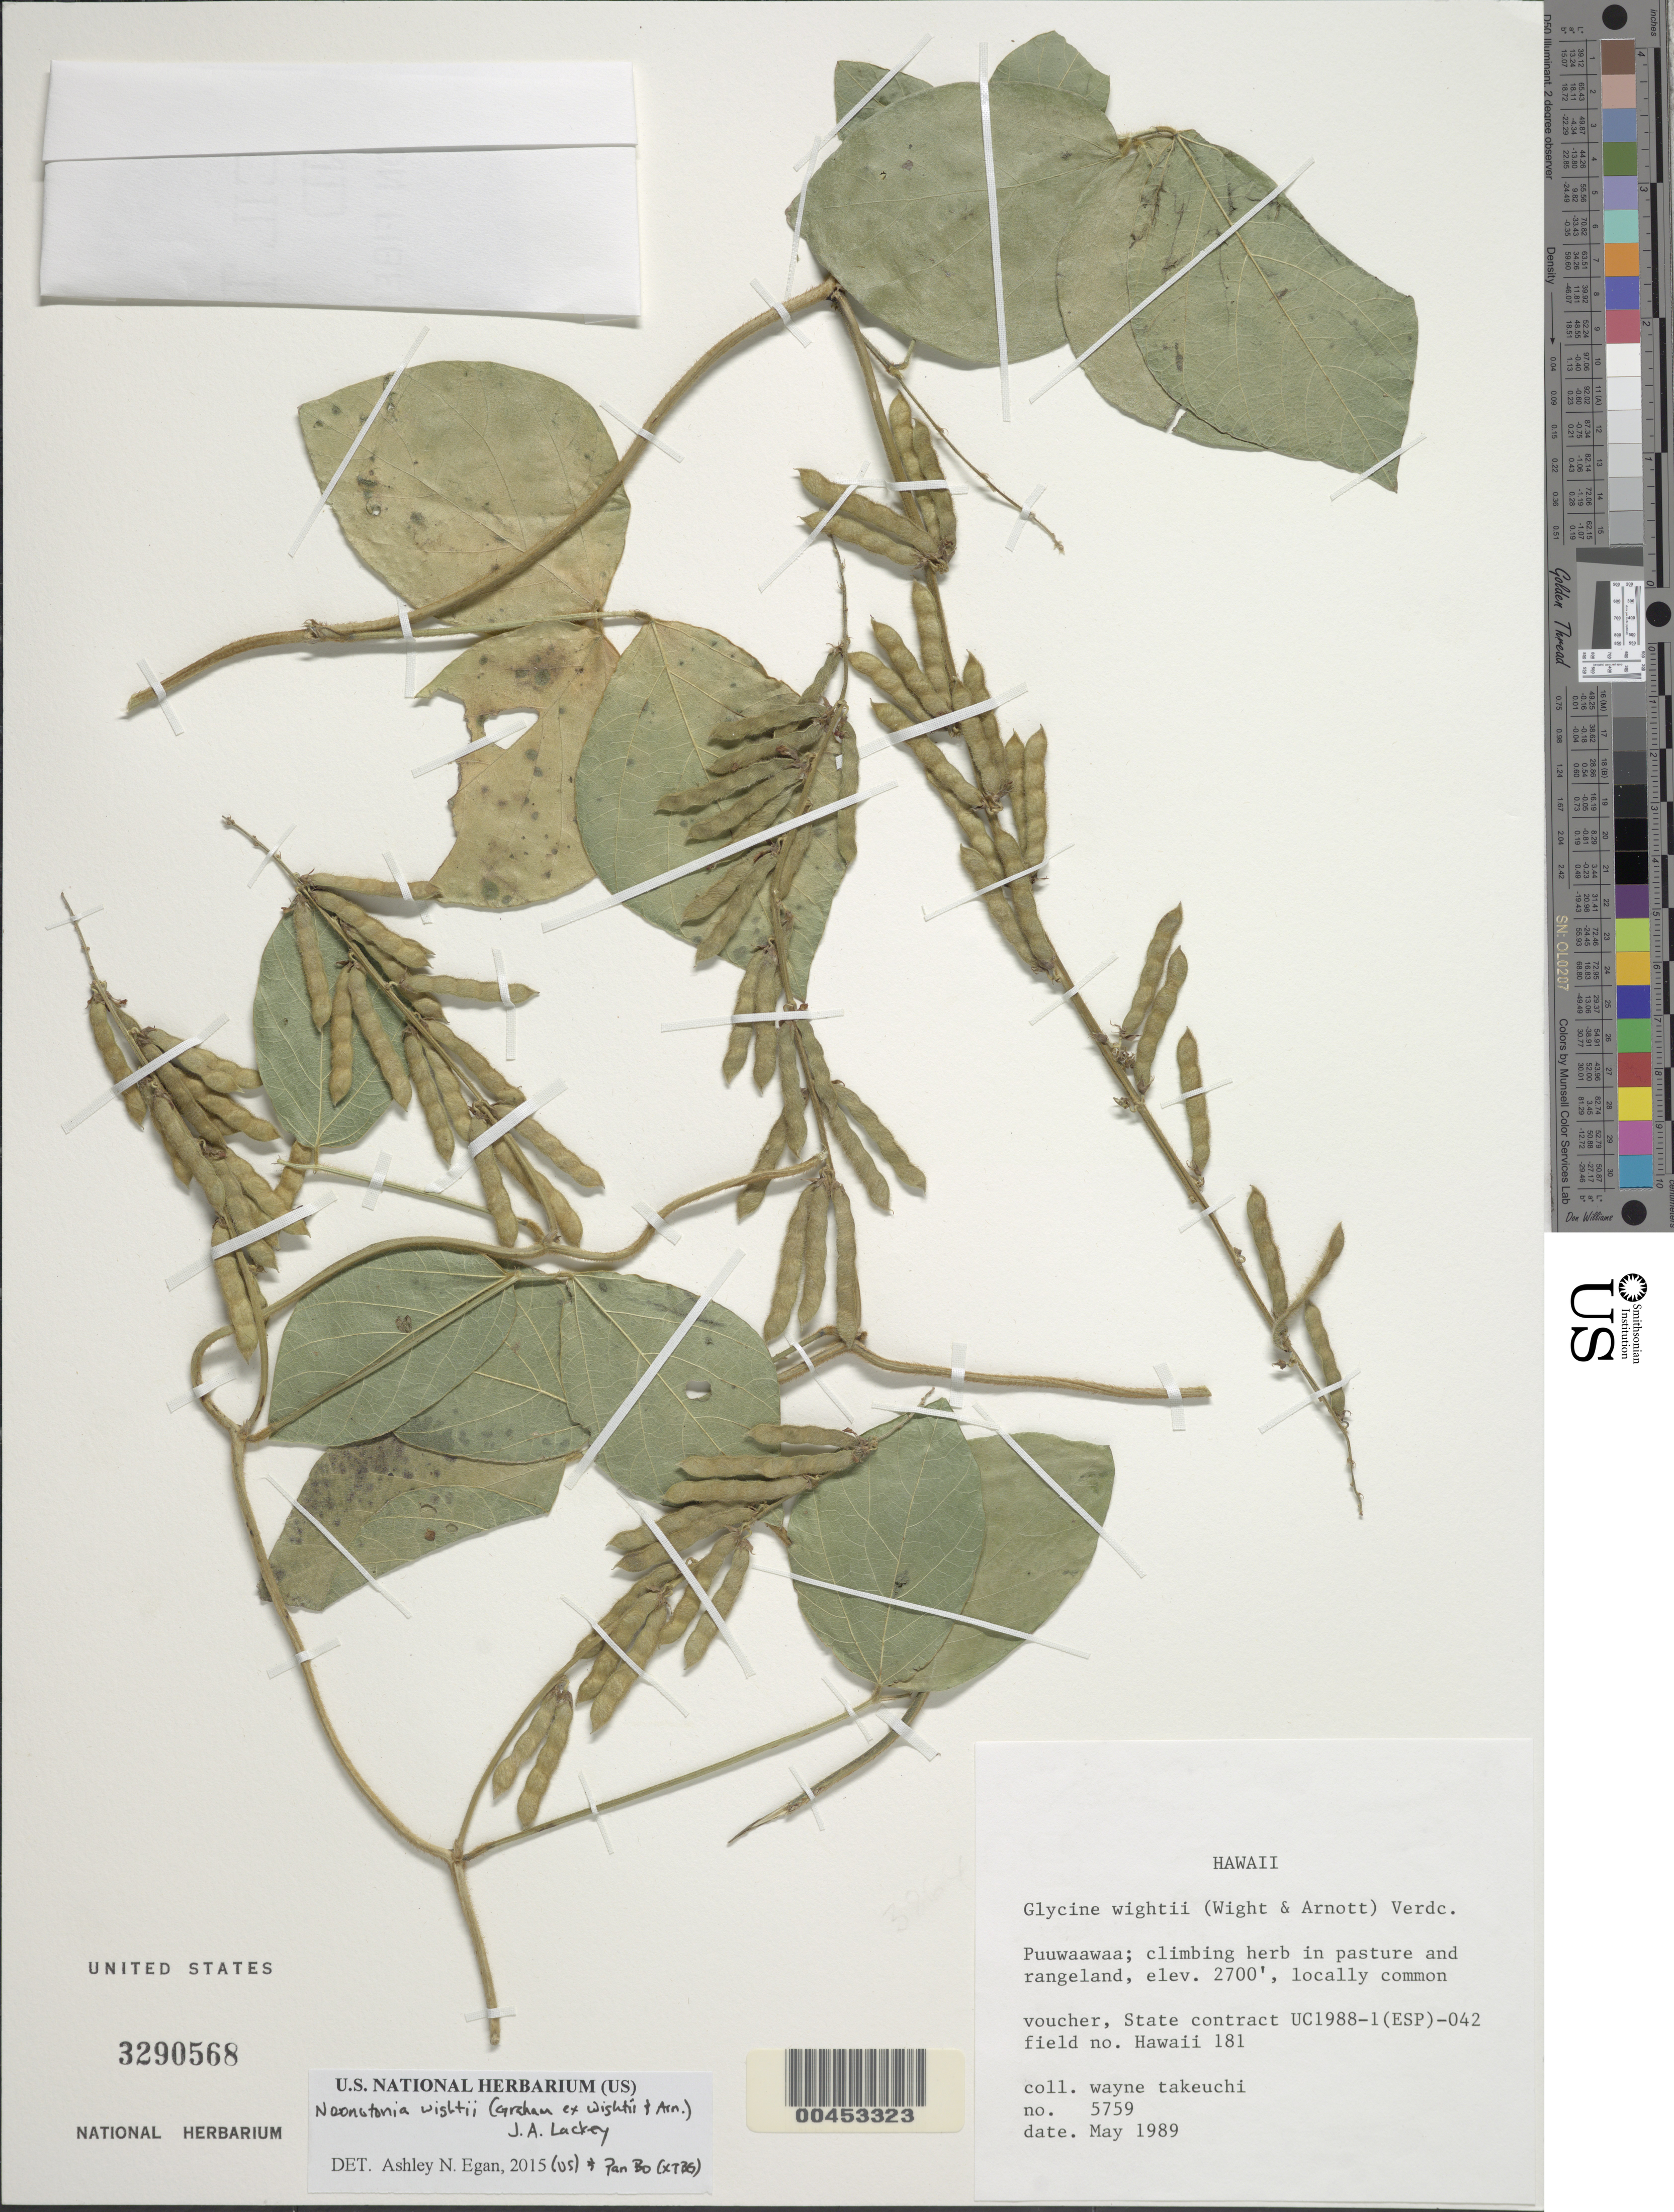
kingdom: Plantae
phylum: Tracheophyta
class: Magnoliopsida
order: Fabales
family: Fabaceae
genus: Neonotonia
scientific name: Neonotonia wightii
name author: (Arn.) J.A. Lackey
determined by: Egan, Ashley N., (US), Smithsonian Institution - National Museum of Natural History (UNITED STATES)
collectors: W. N. Takeuchi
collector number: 5759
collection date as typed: May 1989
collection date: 1989-05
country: United States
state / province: Hawaii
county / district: Hawaii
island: Hawaii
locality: Puuwaawaa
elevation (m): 823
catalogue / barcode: US 3290568